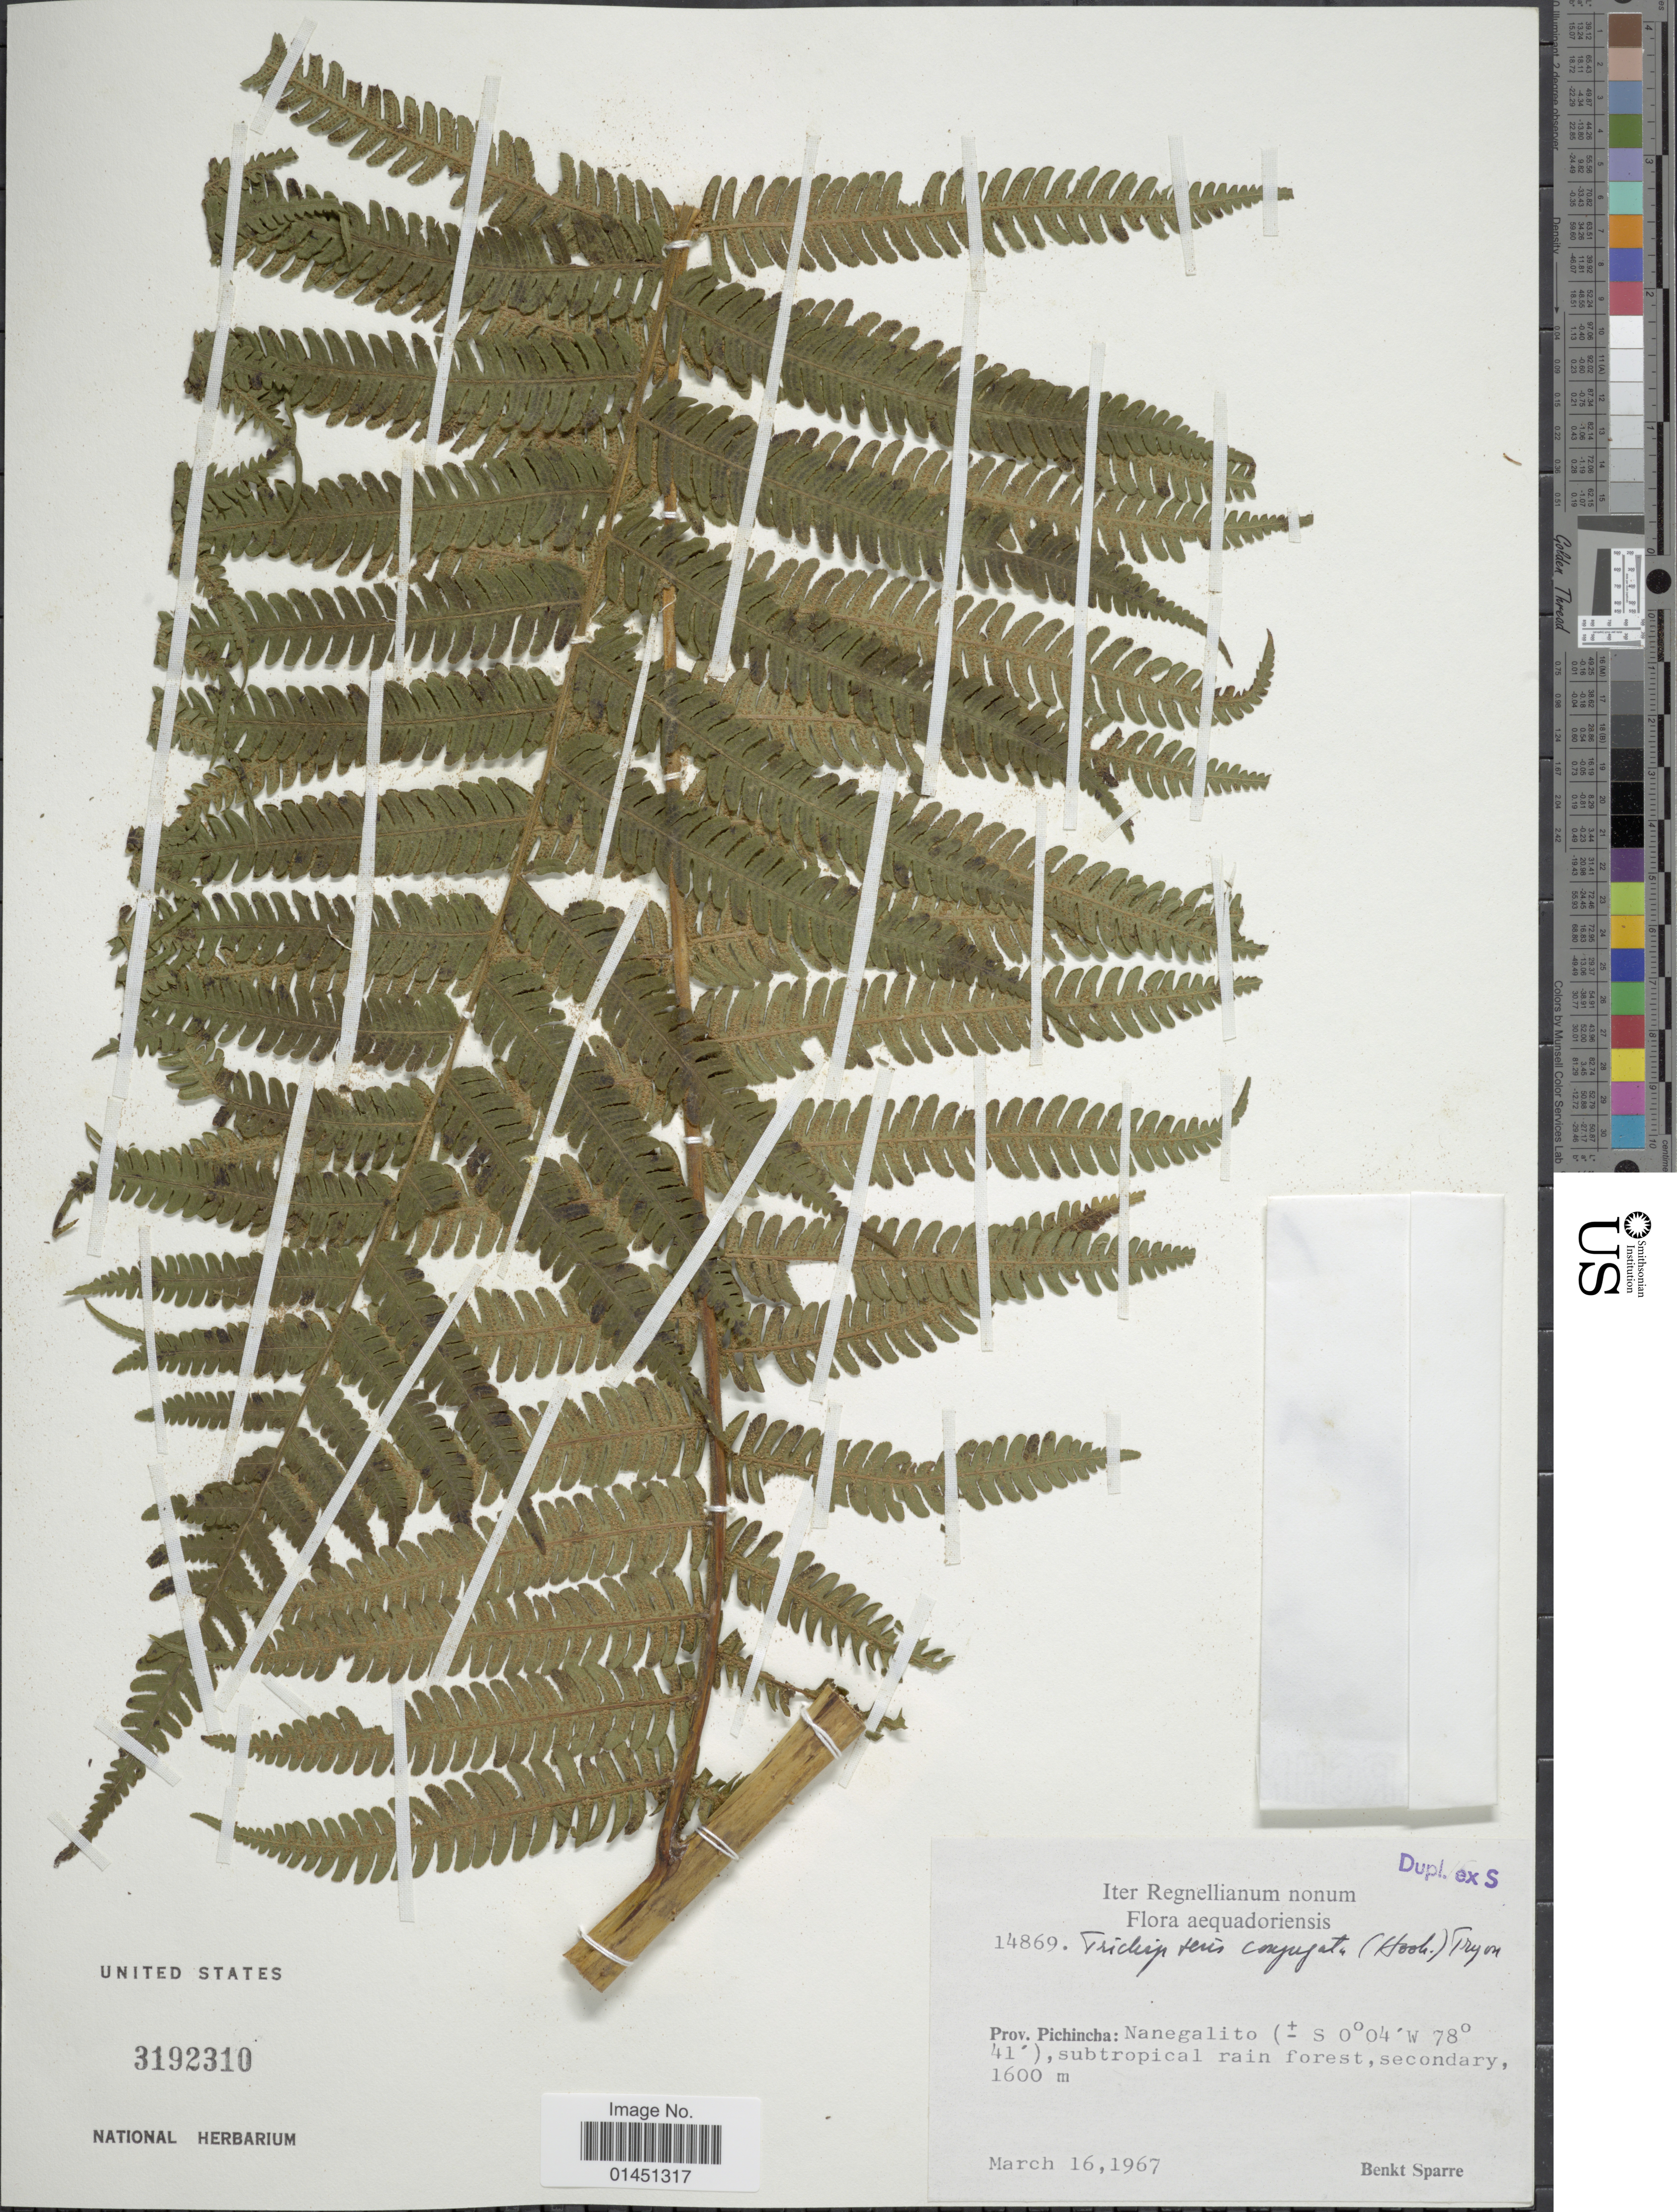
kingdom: Plantae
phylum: Tracheophyta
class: Polypodiopsida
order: Cyatheales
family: Cyatheaceae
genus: Cyathea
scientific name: Cyathea conjugata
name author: (Hook.) Domin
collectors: B. Sparre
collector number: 14869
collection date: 1967-03-16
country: Ecuador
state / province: Pichincha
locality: Nanegalito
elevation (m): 1600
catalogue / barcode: US 3192310